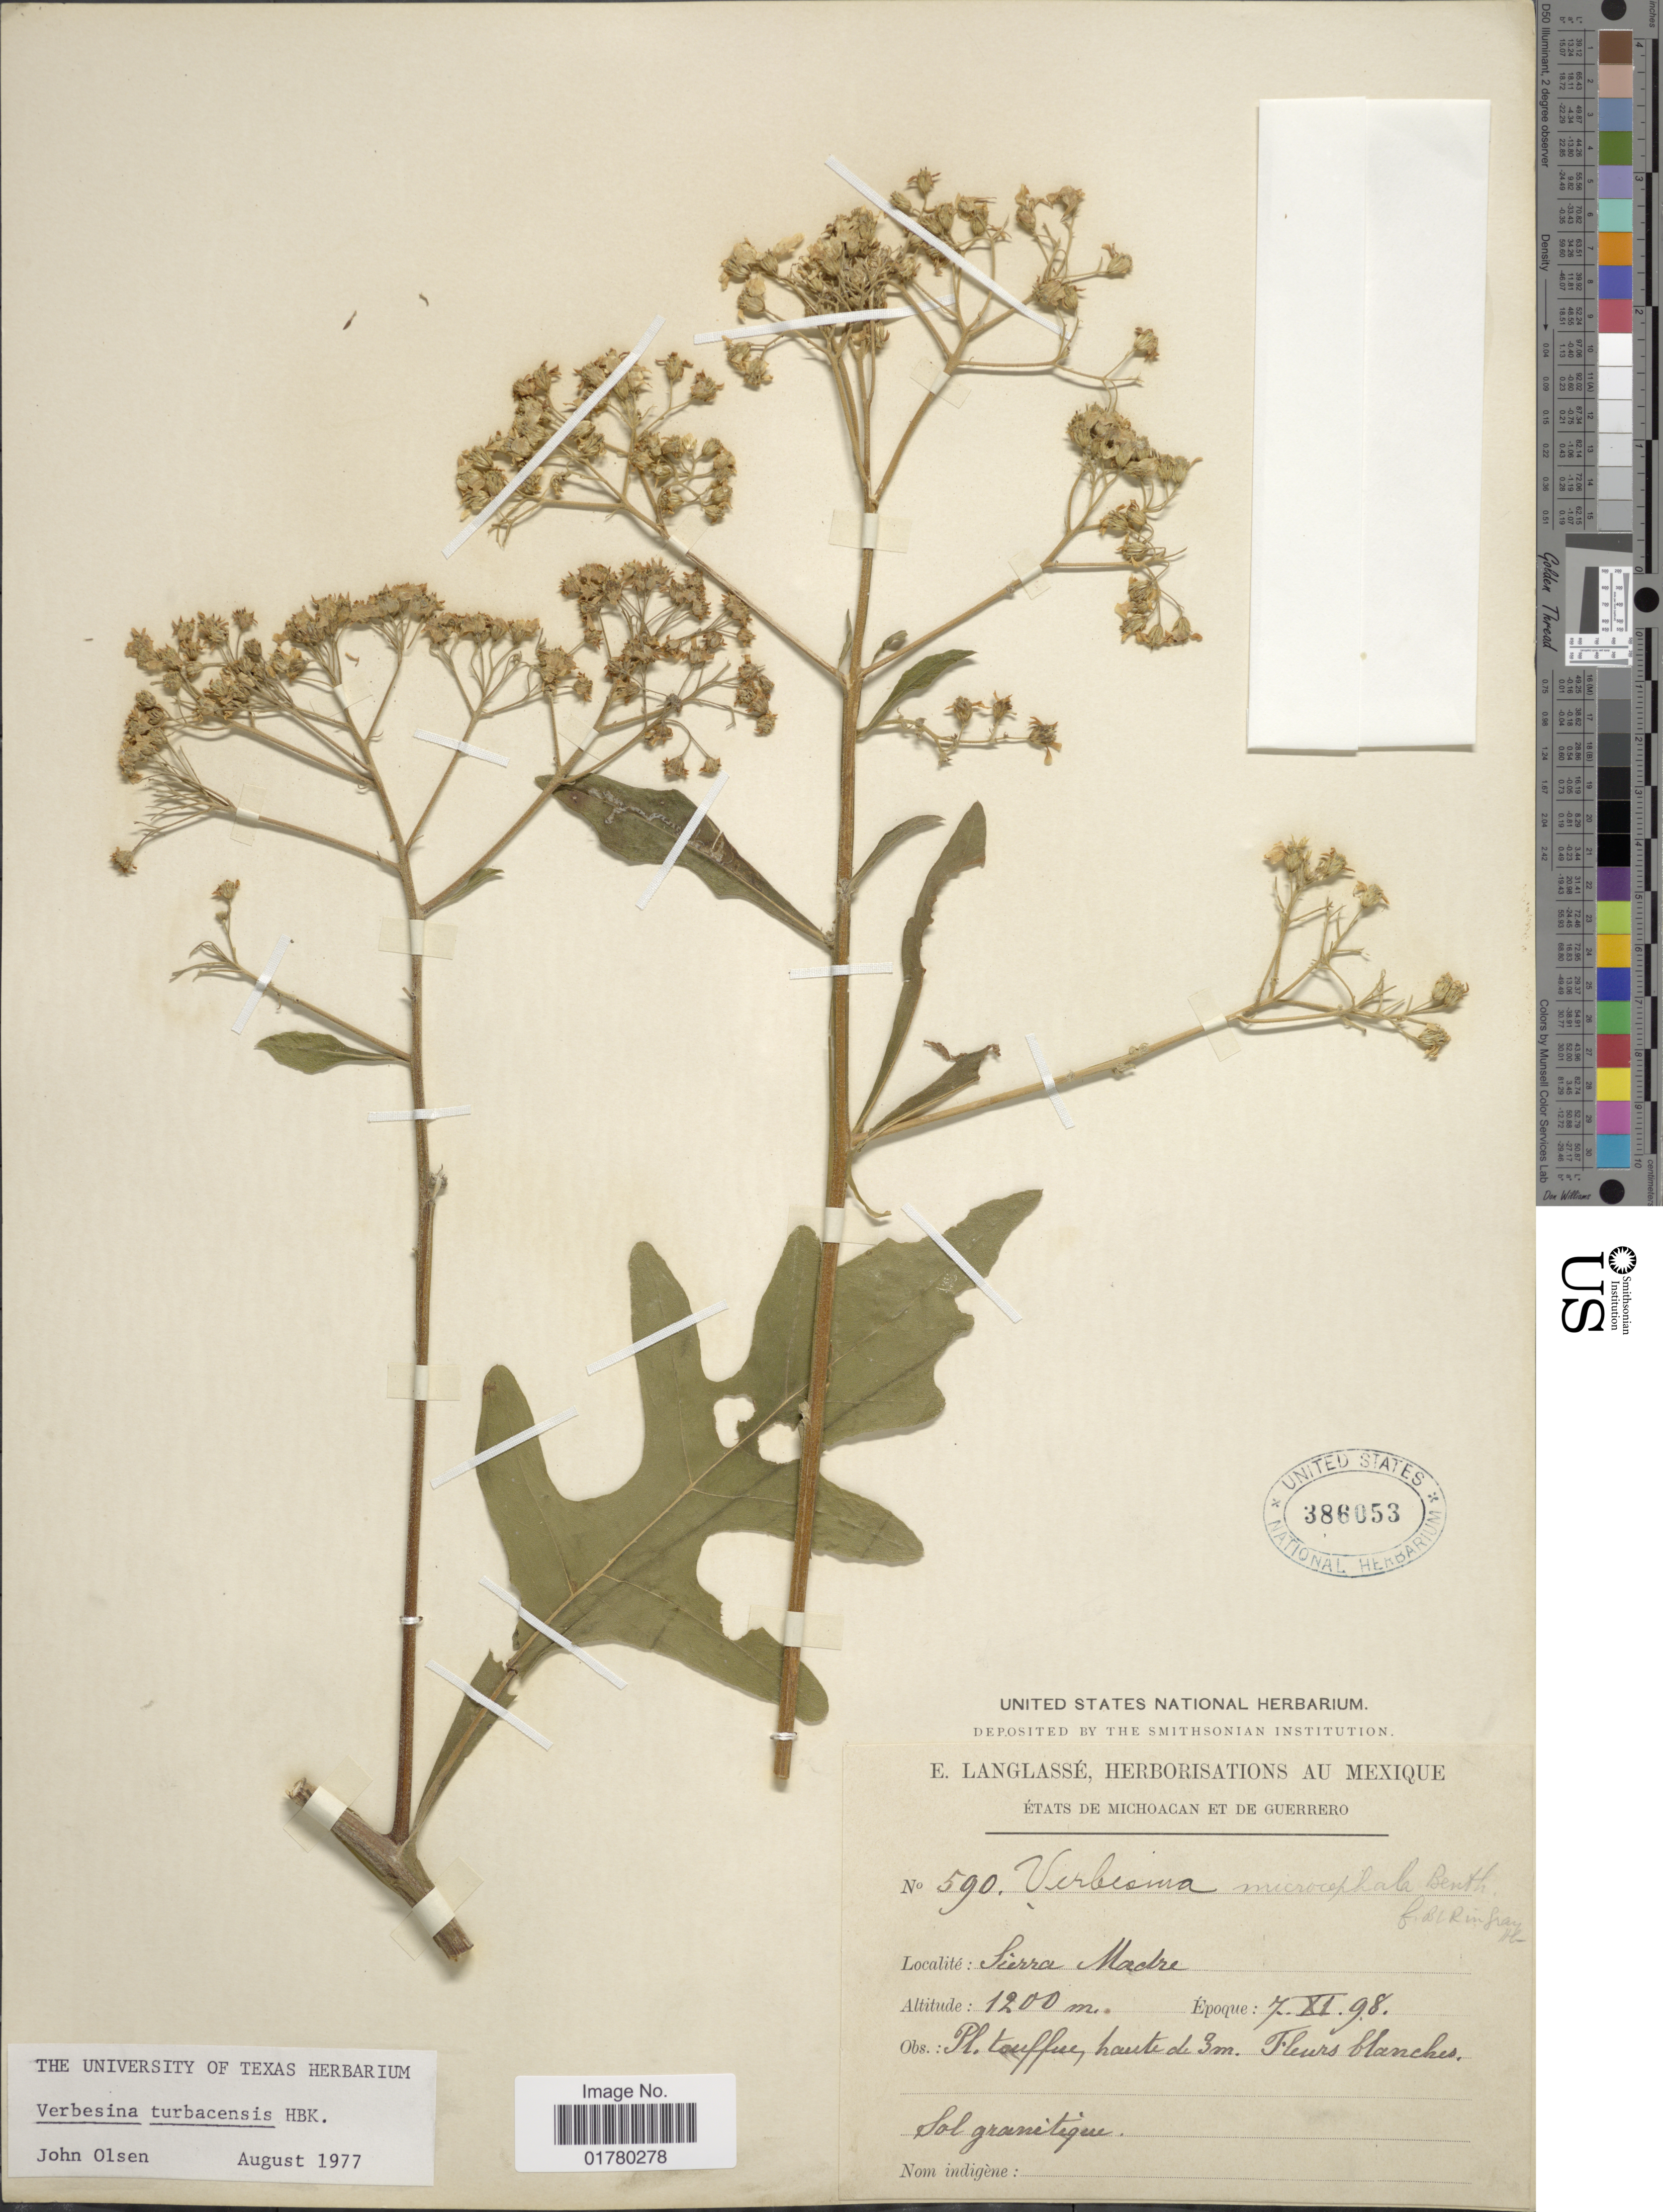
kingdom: Plantae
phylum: Tracheophyta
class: Magnoliopsida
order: Asterales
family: Asteraceae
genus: Verbesina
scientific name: Verbesina turbacensis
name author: Kunth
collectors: E. Langlassé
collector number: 590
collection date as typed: Transcribed d/m/y: 7/11/98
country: Mexico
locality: États de Michoacan et de Guerrero, Sierra Madre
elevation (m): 1200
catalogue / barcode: US 386053